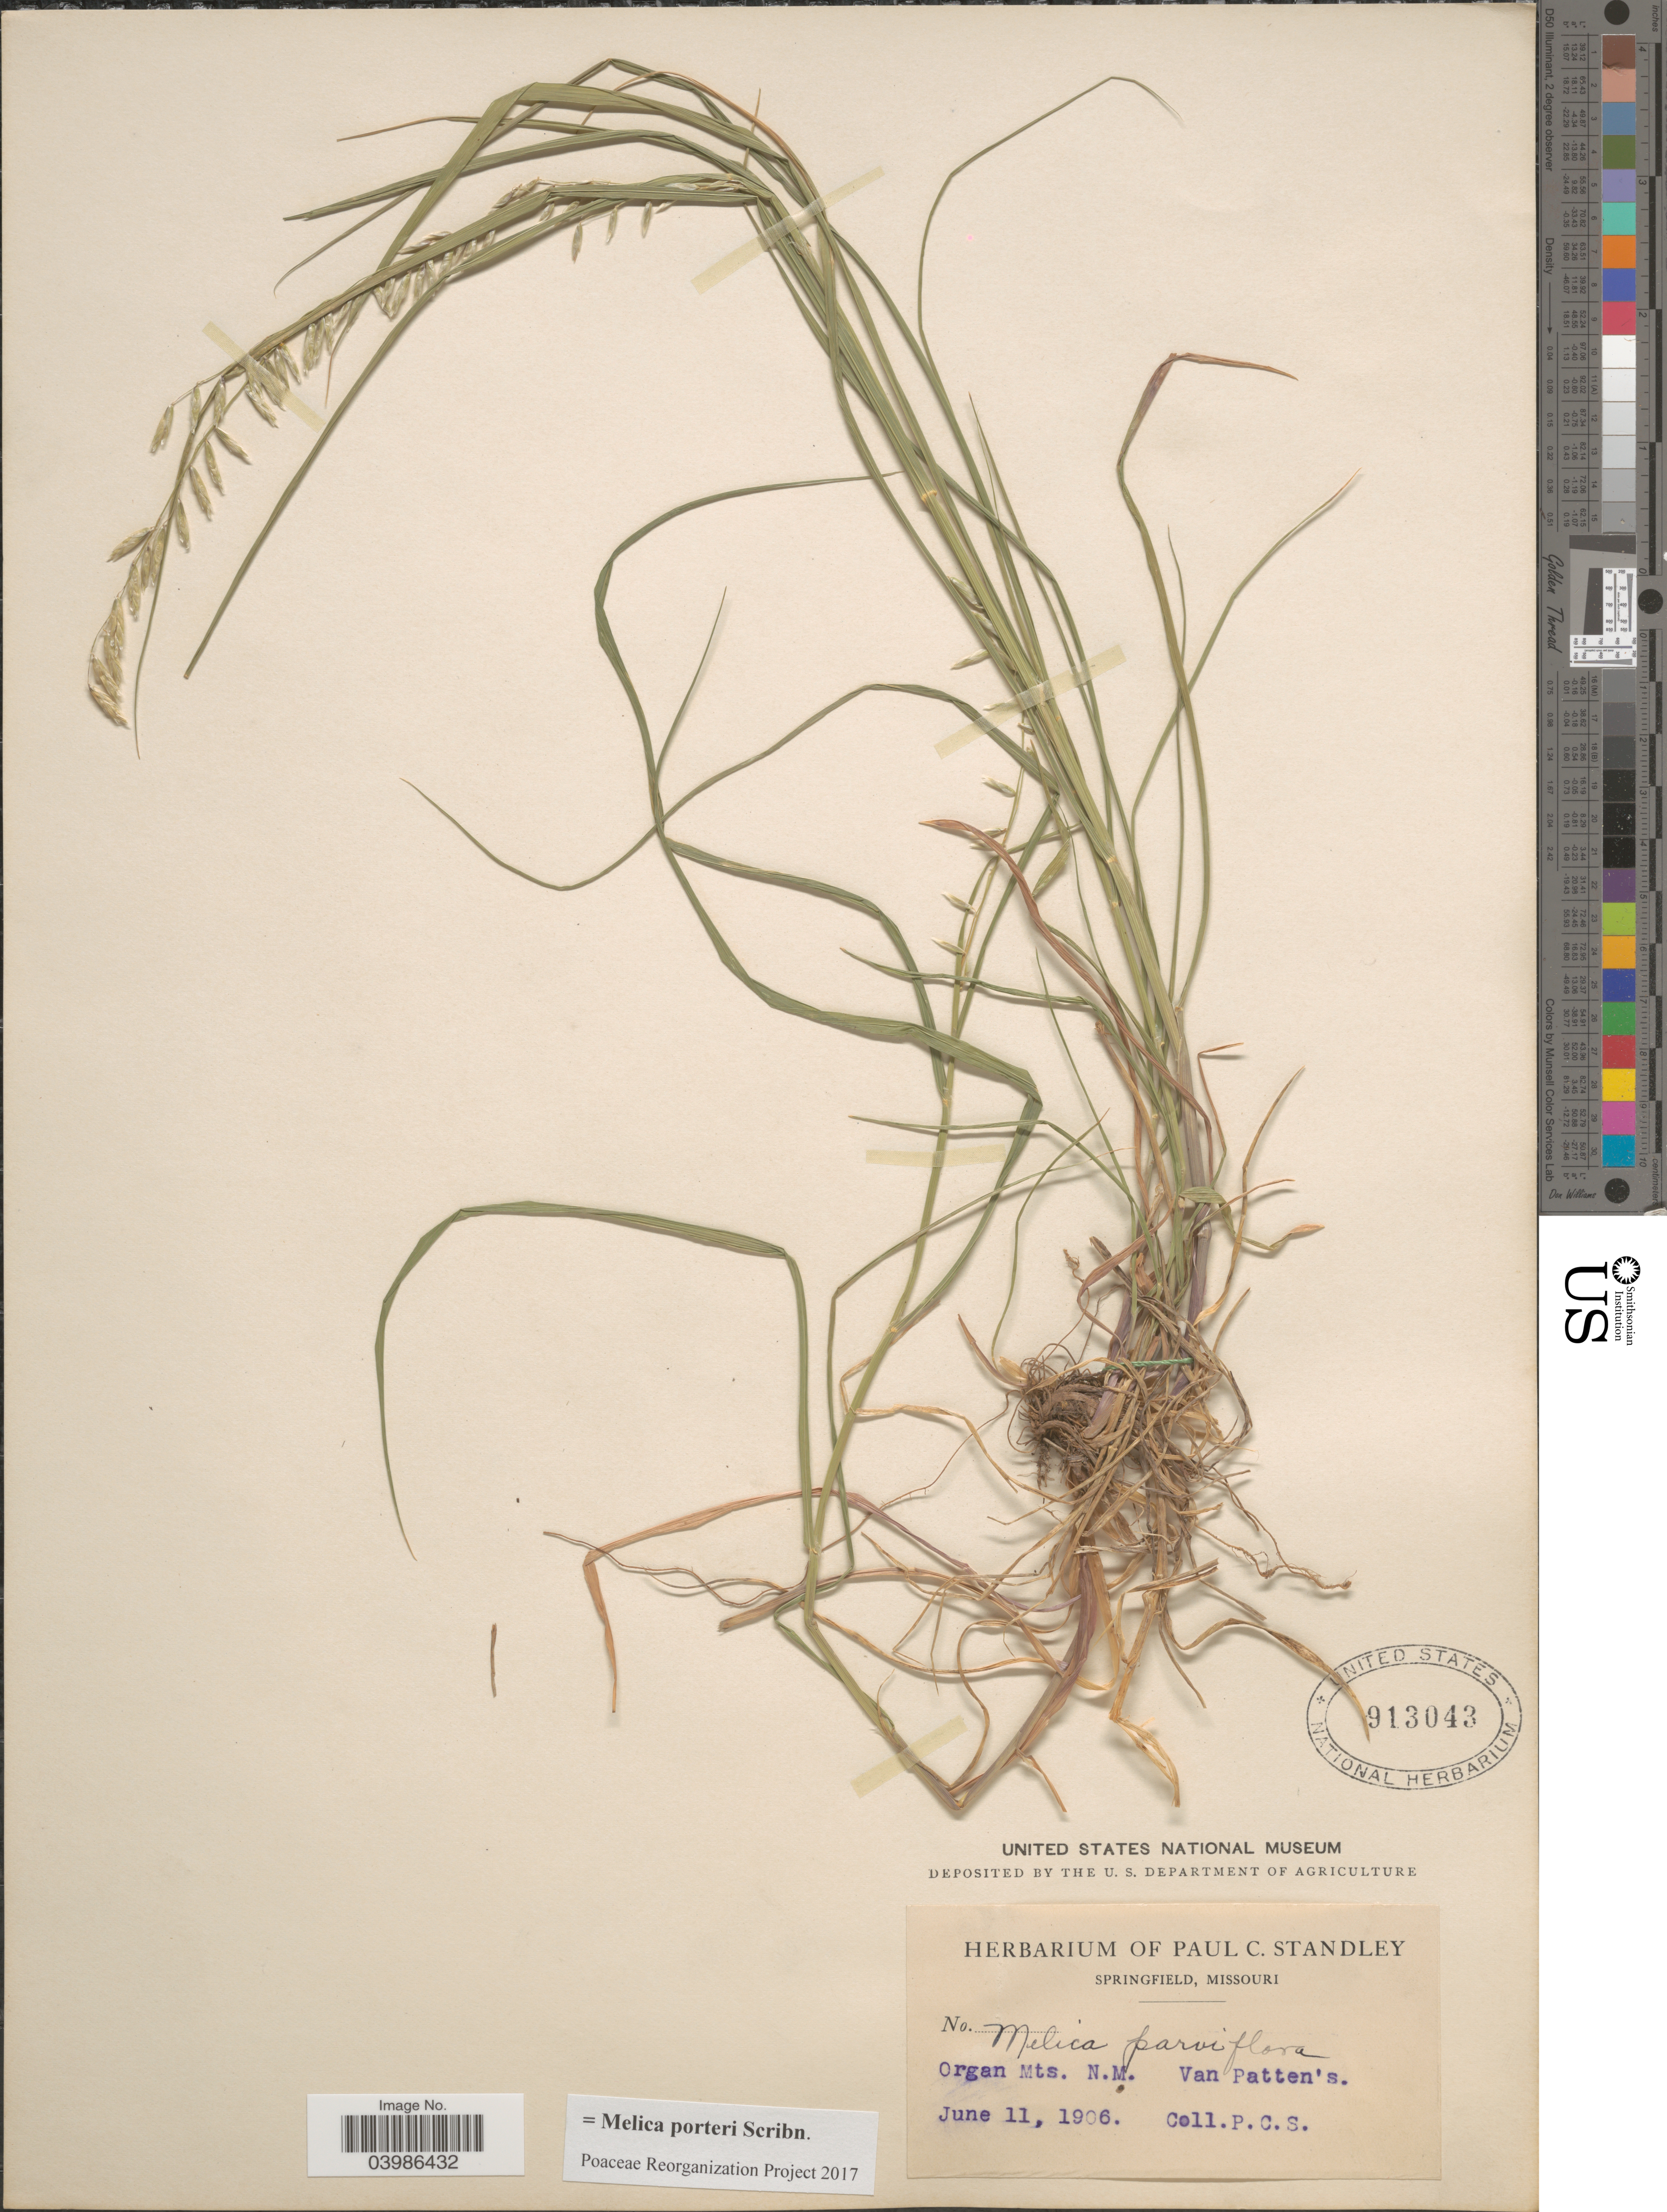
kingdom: Plantae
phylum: Tracheophyta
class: Liliopsida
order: Poales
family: Poaceae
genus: Melica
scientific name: Melica porteri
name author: Scribn.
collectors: P. C. Standley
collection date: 1906-06-11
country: United States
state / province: New Mexico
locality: Organ Mts. Van Patten's.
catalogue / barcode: US 913043